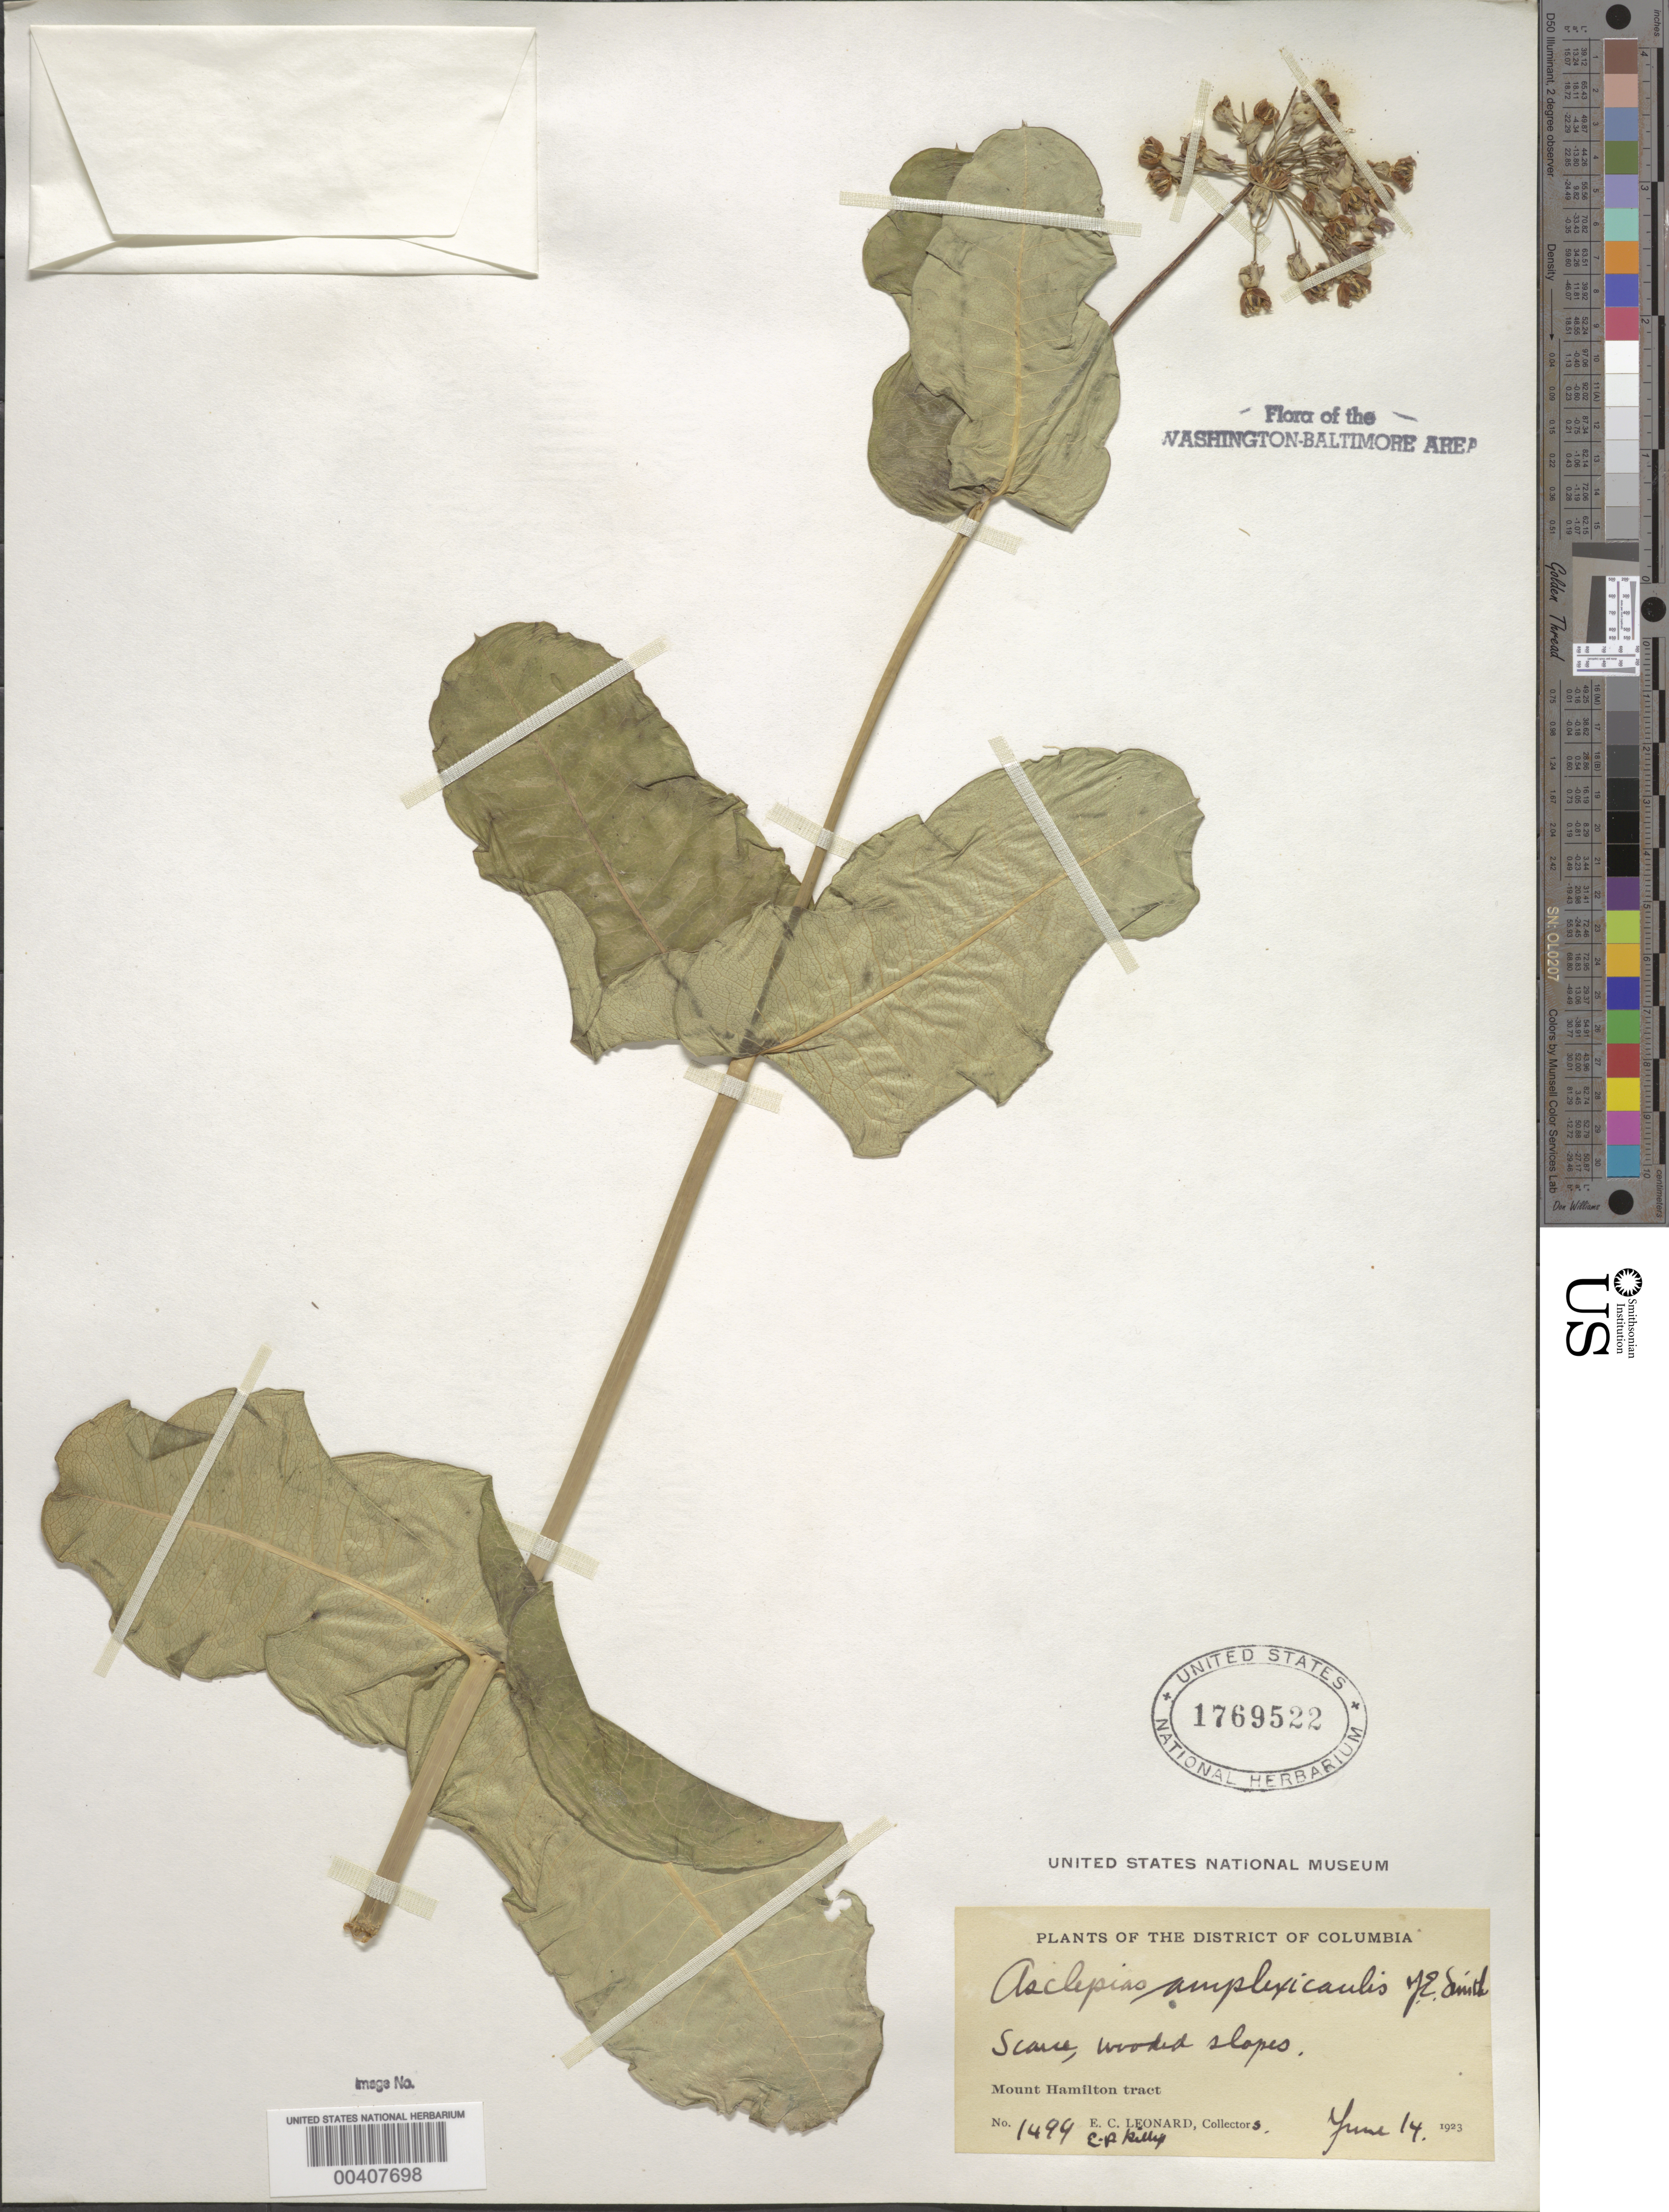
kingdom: Plantae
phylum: Tracheophyta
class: Magnoliopsida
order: Gentianales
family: Apocynaceae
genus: Asclepias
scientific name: Asclepias amplexicaulis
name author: J. Small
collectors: E. C. Leonard & E. P. Killip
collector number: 1499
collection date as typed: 14 Jun 1923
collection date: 1923-06-14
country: United States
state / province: District of Columbia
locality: Mount Hamilton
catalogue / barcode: US 1769522